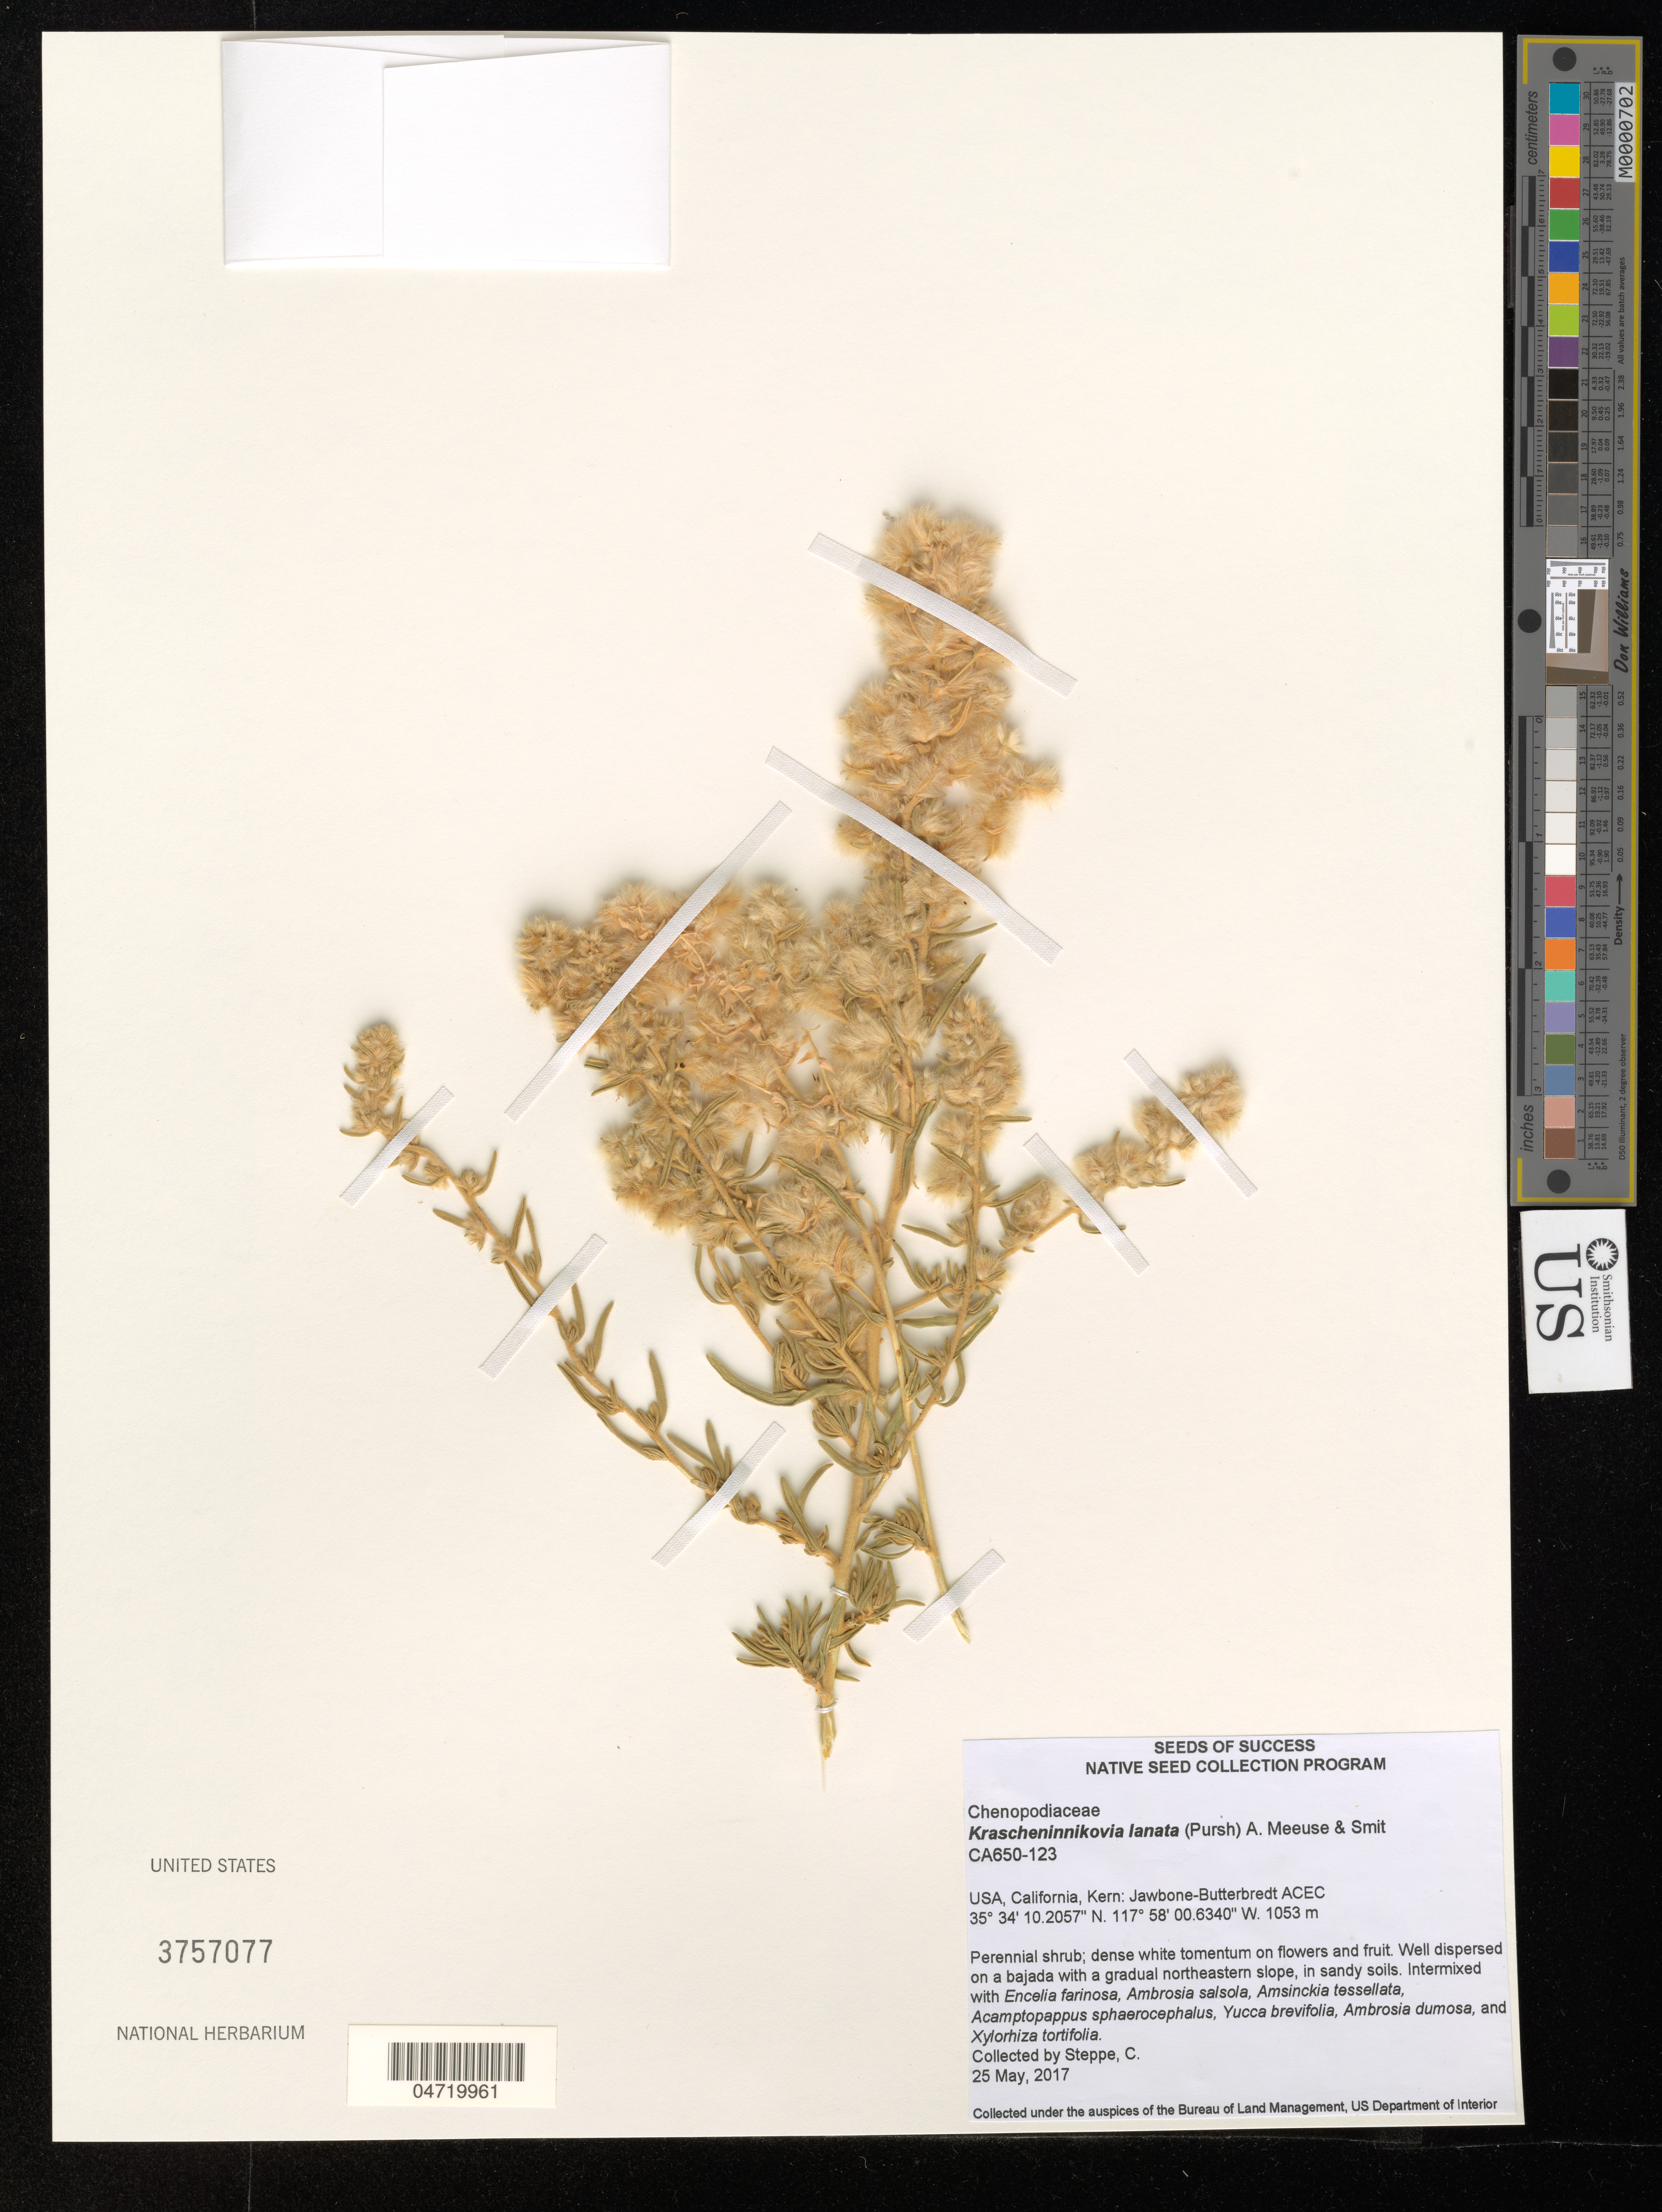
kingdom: Plantae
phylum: Tracheophyta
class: Magnoliopsida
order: Caryophyllales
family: Amaranthaceae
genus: Krascheninnikovia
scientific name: Krascheninnikovia lanata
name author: (Pursh) A. Meeuse & A.Smit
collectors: C. Steppe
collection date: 2017-05-25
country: United States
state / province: California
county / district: Kern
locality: Kern: Jawbone-Butterbredt ACEC.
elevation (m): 1053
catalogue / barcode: US 3757077